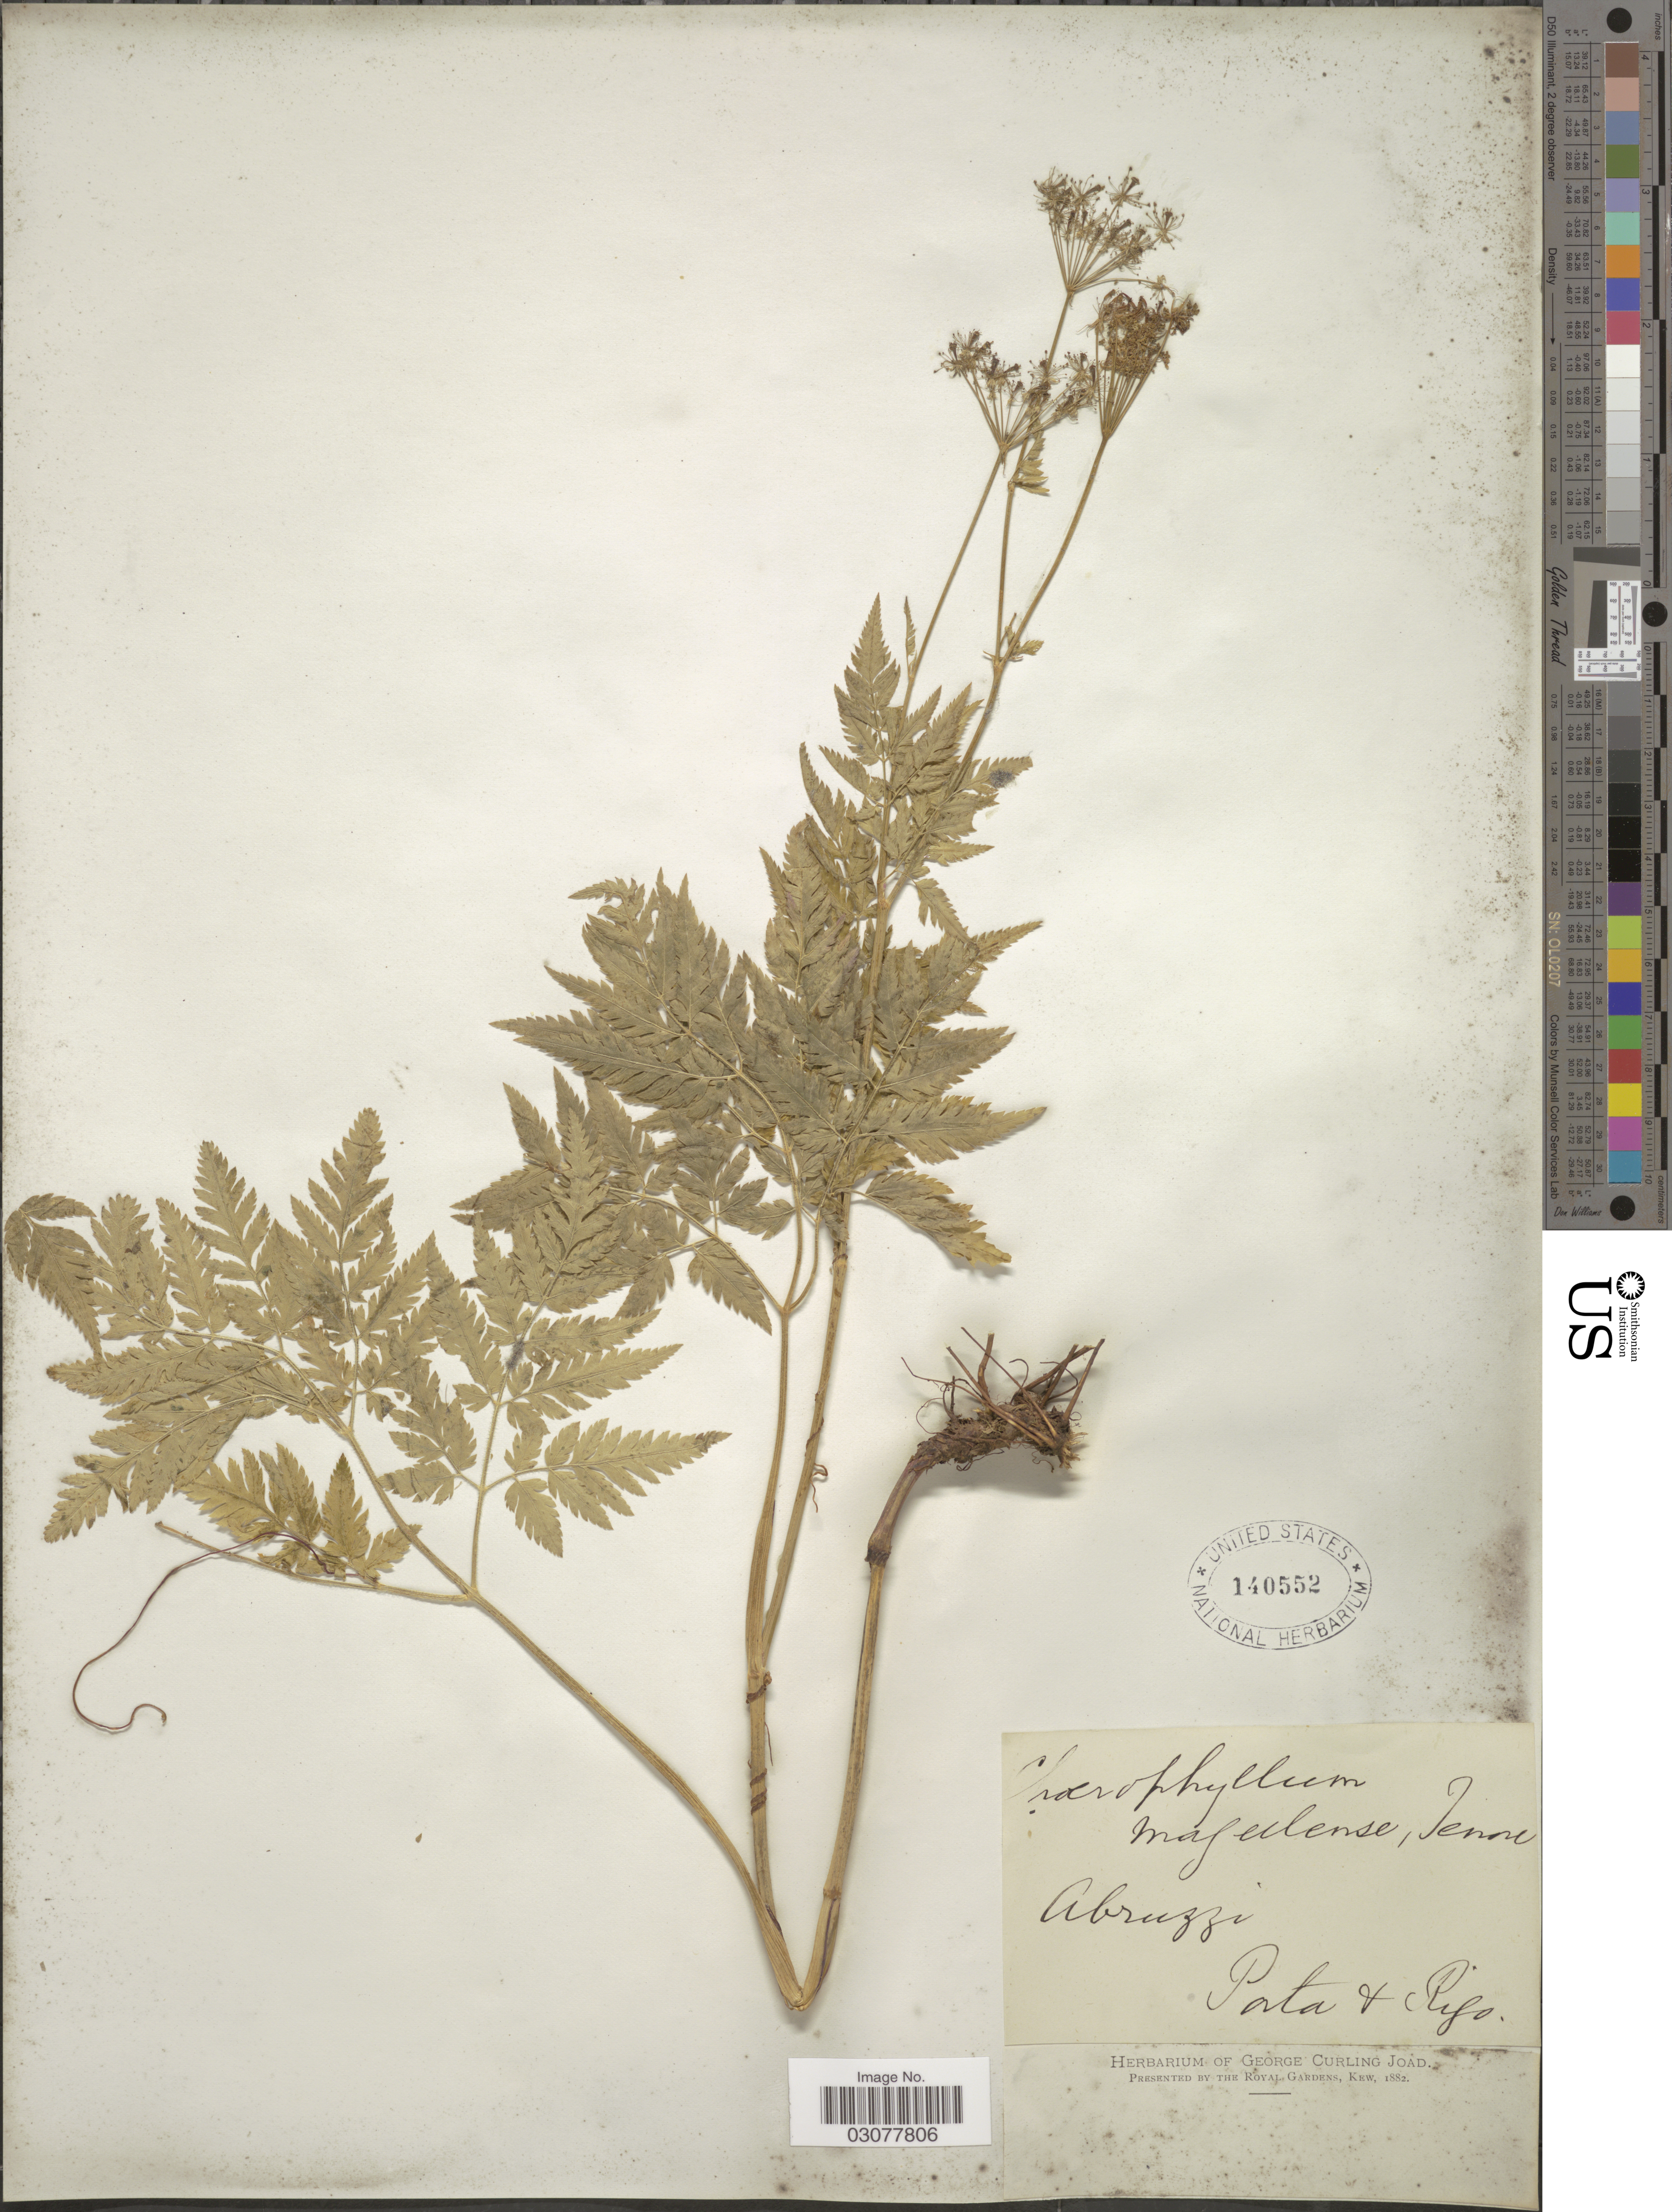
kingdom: Plantae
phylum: Tracheophyta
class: Magnoliopsida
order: Apiales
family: Apiaceae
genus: Chaerophyllum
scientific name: Chaerophyllum magellense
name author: Ten.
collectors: Pata & -- Rigo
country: Italy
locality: Abruzzi.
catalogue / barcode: US 140552